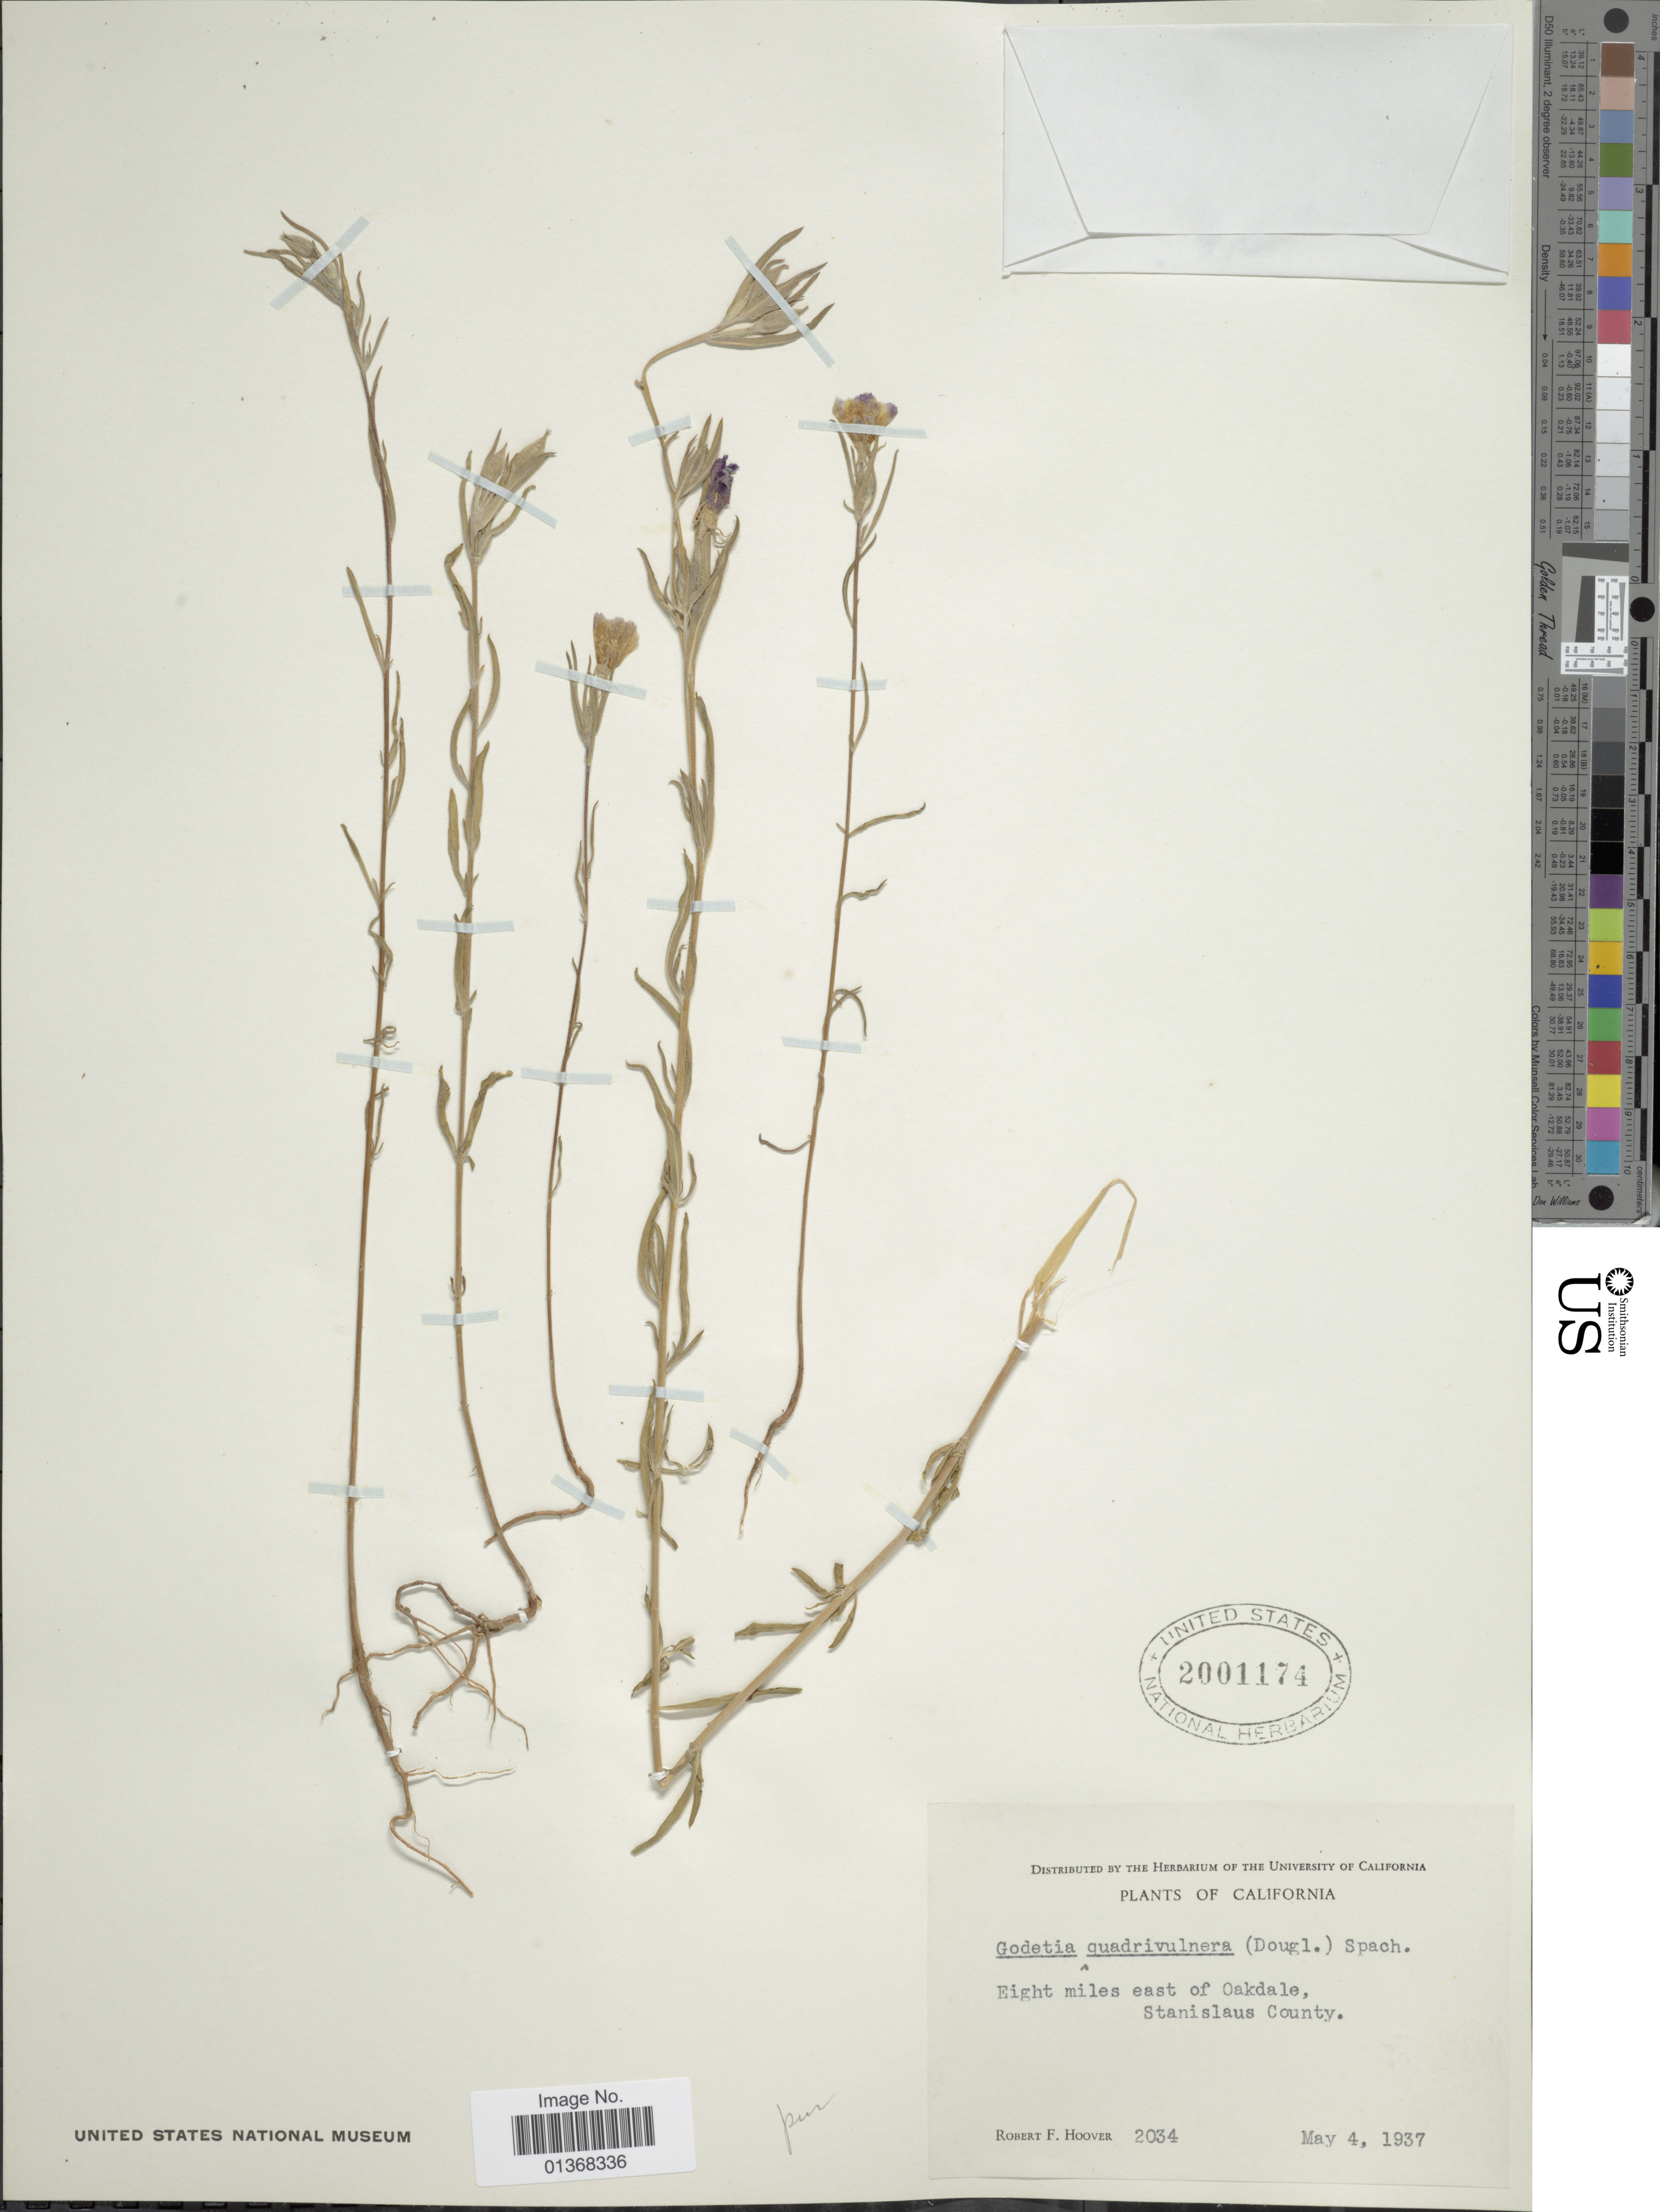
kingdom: Plantae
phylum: Tracheophyta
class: Magnoliopsida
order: Myrtales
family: Onagraceae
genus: Clarkia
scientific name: Clarkia purpurea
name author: (Curtis) A. Nelson & J.F. Macbr.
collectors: R. F. Hoover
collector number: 2034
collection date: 1937-05-04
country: United States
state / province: California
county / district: Stanislaus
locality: Eight miles east of Oakdale, Stanislaus County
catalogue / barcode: US 2001174